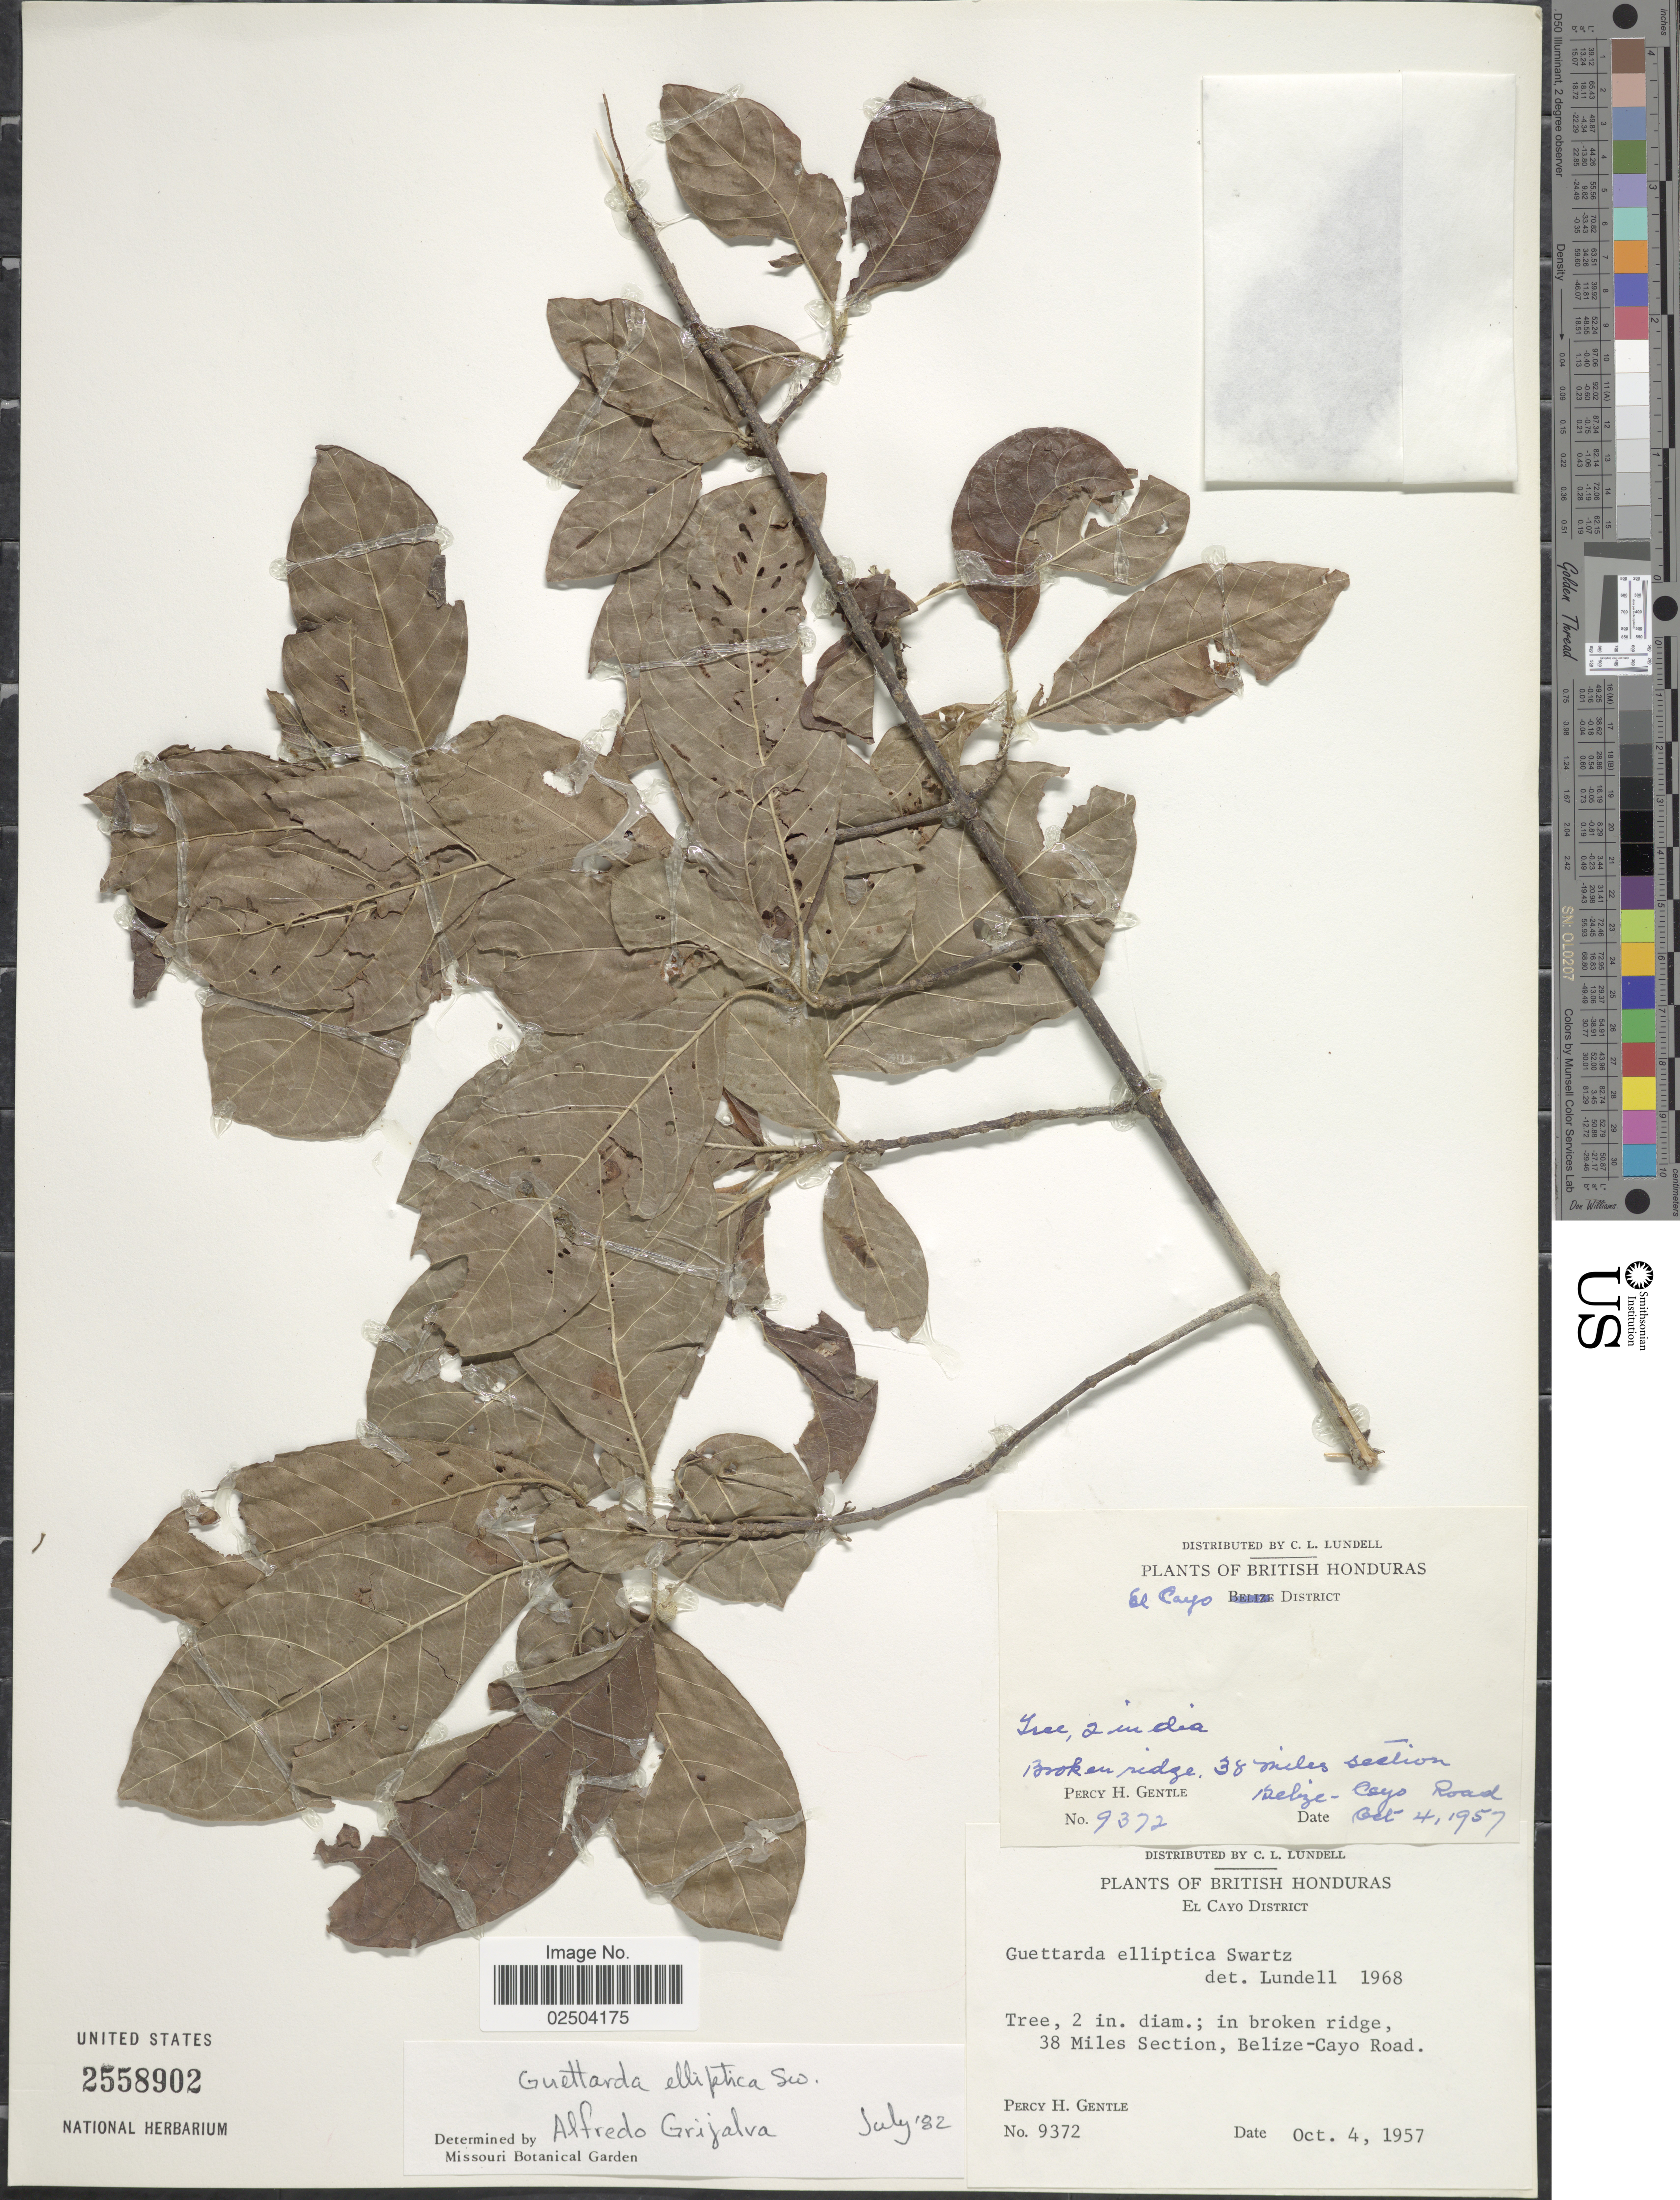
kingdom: Plantae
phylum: Tracheophyta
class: Magnoliopsida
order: Gentianales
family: Rubiaceae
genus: Guettarda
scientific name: Guettarda elliptica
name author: Sw.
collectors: P. H. Gentle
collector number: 9372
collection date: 1957-10-04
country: Belize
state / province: Cayo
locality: British Honduras. El Cayo District. In broken bridge, 38 Miles Section, Belize-Cayo Road.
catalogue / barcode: US 2558902